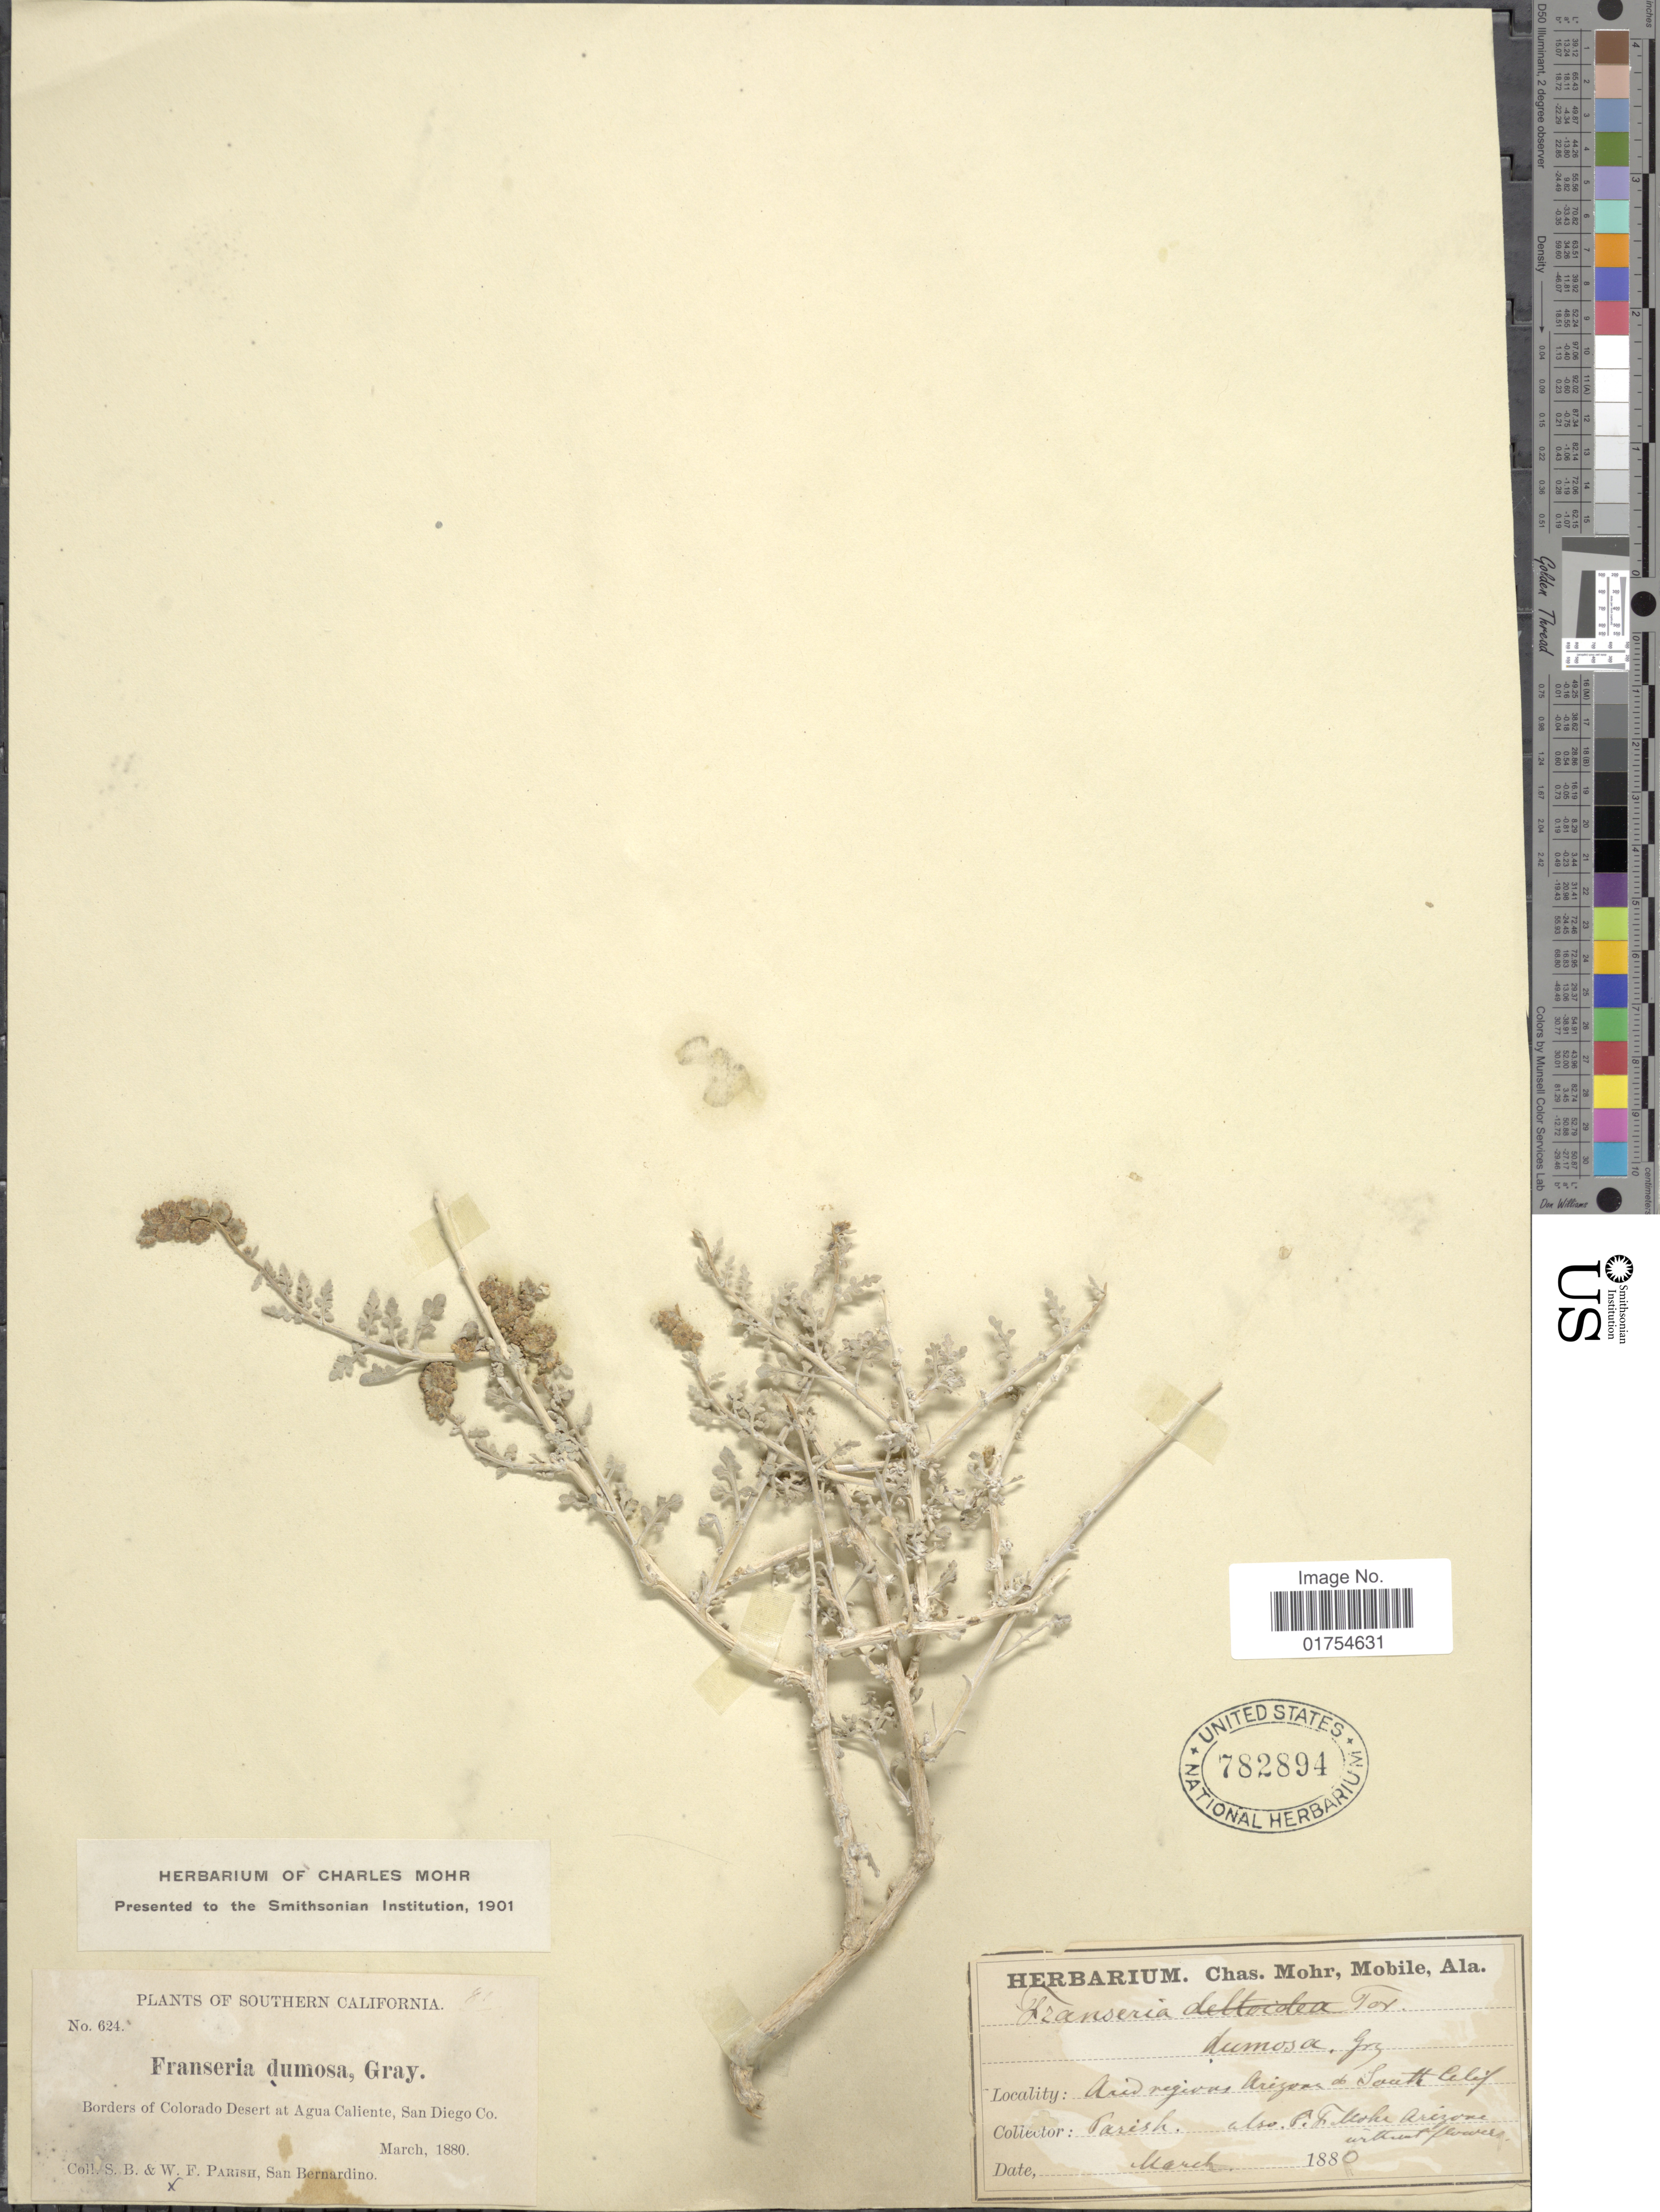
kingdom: Plantae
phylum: Tracheophyta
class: Magnoliopsida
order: Asterales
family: Asteraceae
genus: Franseria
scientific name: Franseria dumosa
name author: A. Gray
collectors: S. B. Parish & W. F. Parish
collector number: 624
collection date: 1880-03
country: United States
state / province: California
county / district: San Diego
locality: Southern California, Borders of Colorado Desert at Agua Caliente, San Diego Co.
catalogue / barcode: US 782894